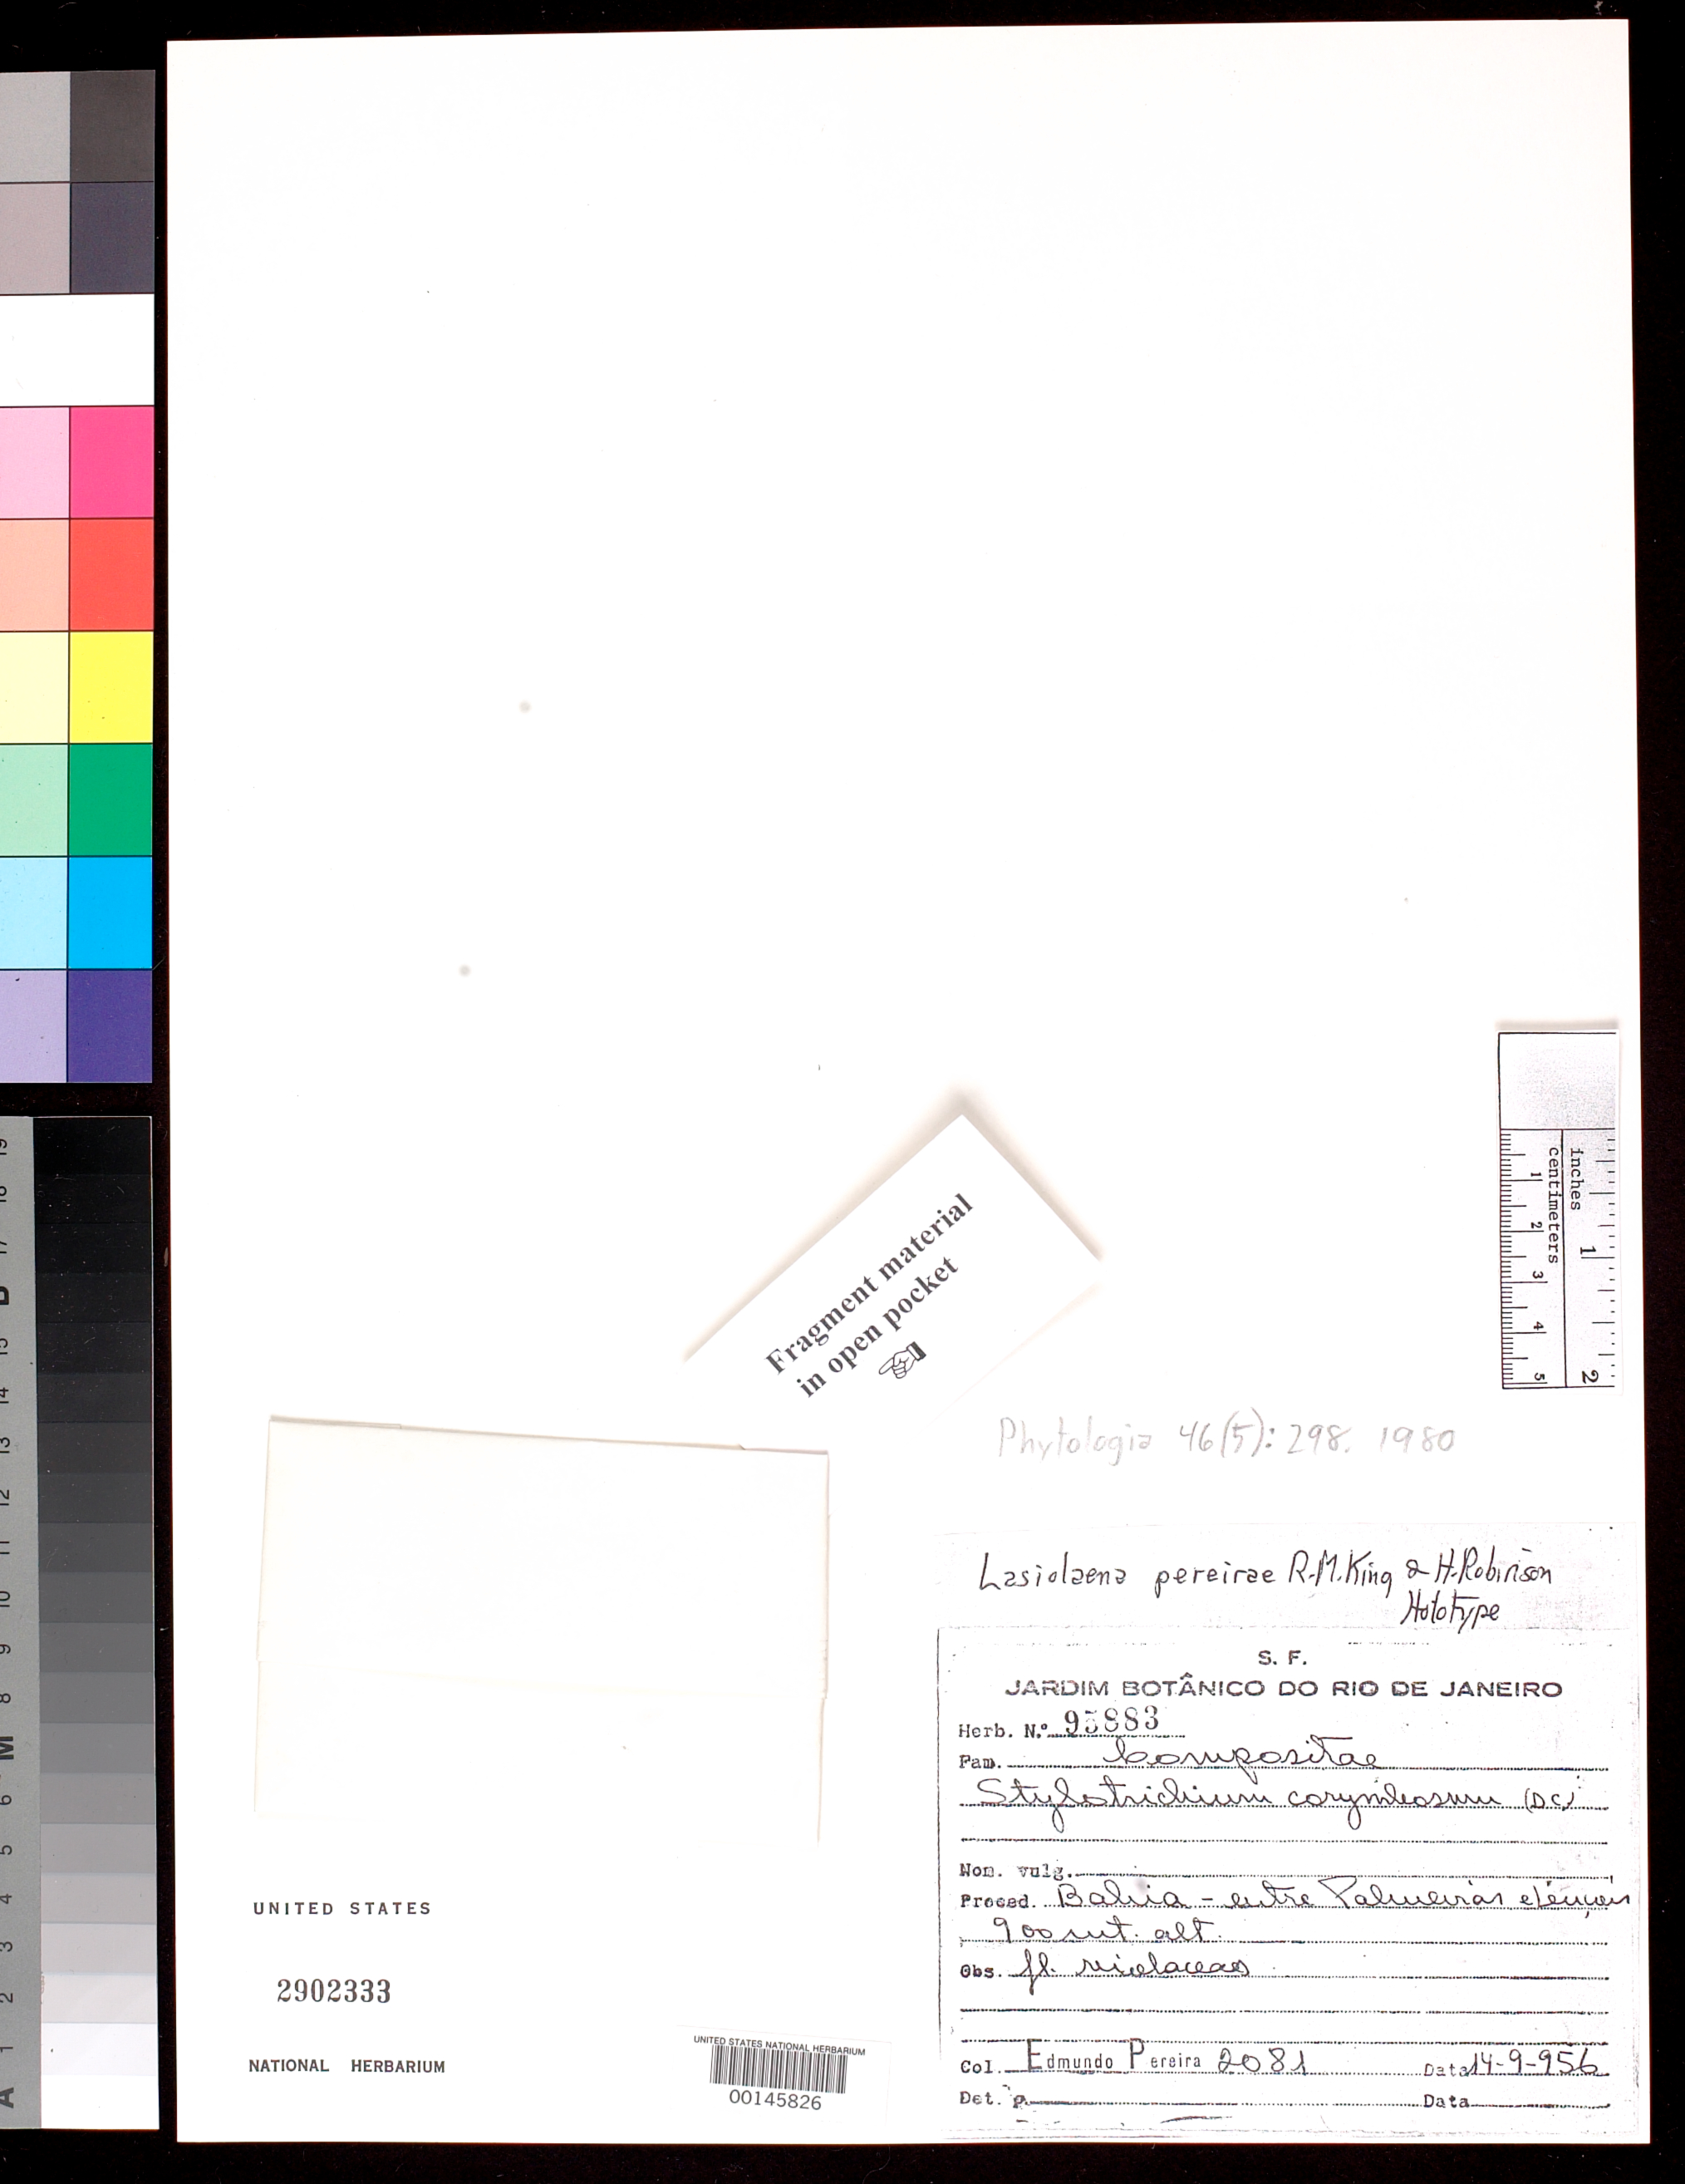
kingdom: Plantae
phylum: Tracheophyta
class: Magnoliopsida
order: Asterales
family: Asteraceae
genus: Lasiolaena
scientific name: Lasiolaena pereirae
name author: R.M. King & H. Rob.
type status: Type Fragment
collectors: E. Pereira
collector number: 2081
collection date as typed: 14 Sep 1956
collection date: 1956-09-14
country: Brazil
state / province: Bahia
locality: Palmeiras, between Palmeiras & Lencois.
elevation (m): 900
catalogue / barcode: US 2902333